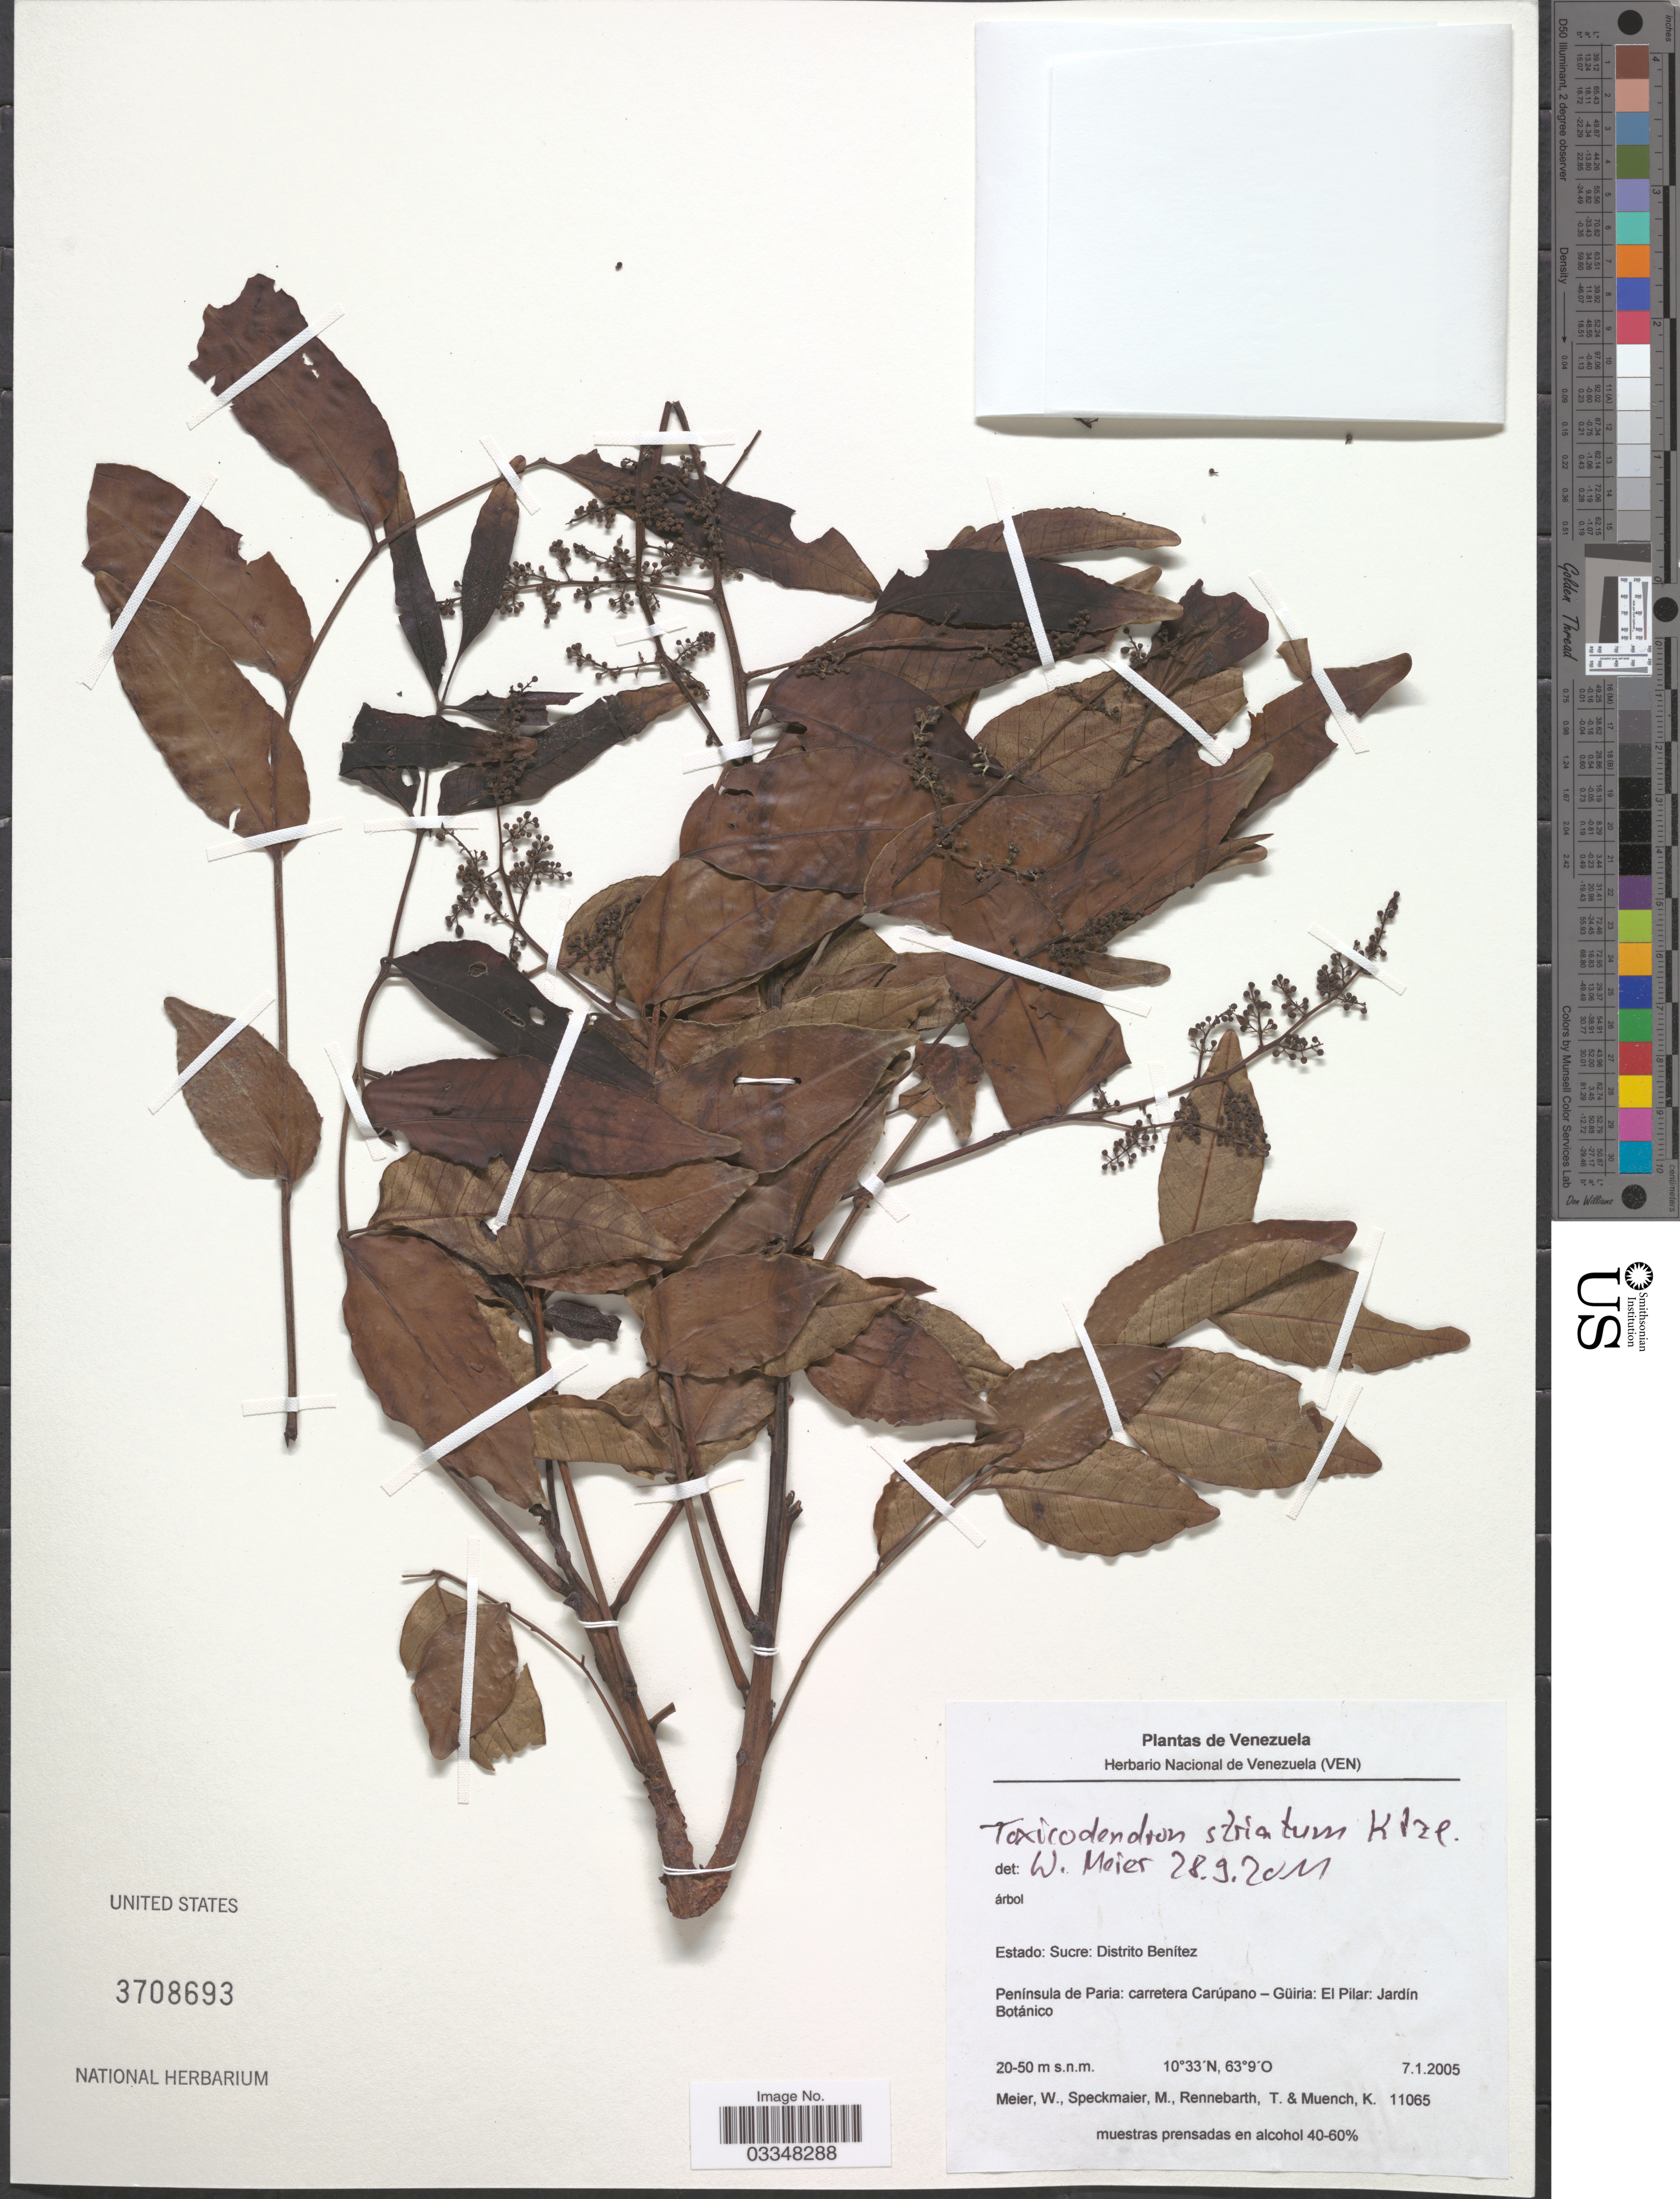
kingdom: Plantae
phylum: Tracheophyta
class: Magnoliopsida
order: Sapindales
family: Anacardiaceae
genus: Spondias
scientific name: Spondias mombin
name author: L.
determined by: Mitchell, John D.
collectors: W. Meier, M. Speckmaier, T. Rennebarth & K. Muench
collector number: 11065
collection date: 2005-01-07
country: Venezuela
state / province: Sucre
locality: Distrito Benítez. Península de Paria: carretera Carúpano-Güiria: El Pilar: Jardín Botánico.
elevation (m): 20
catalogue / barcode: US 3708693